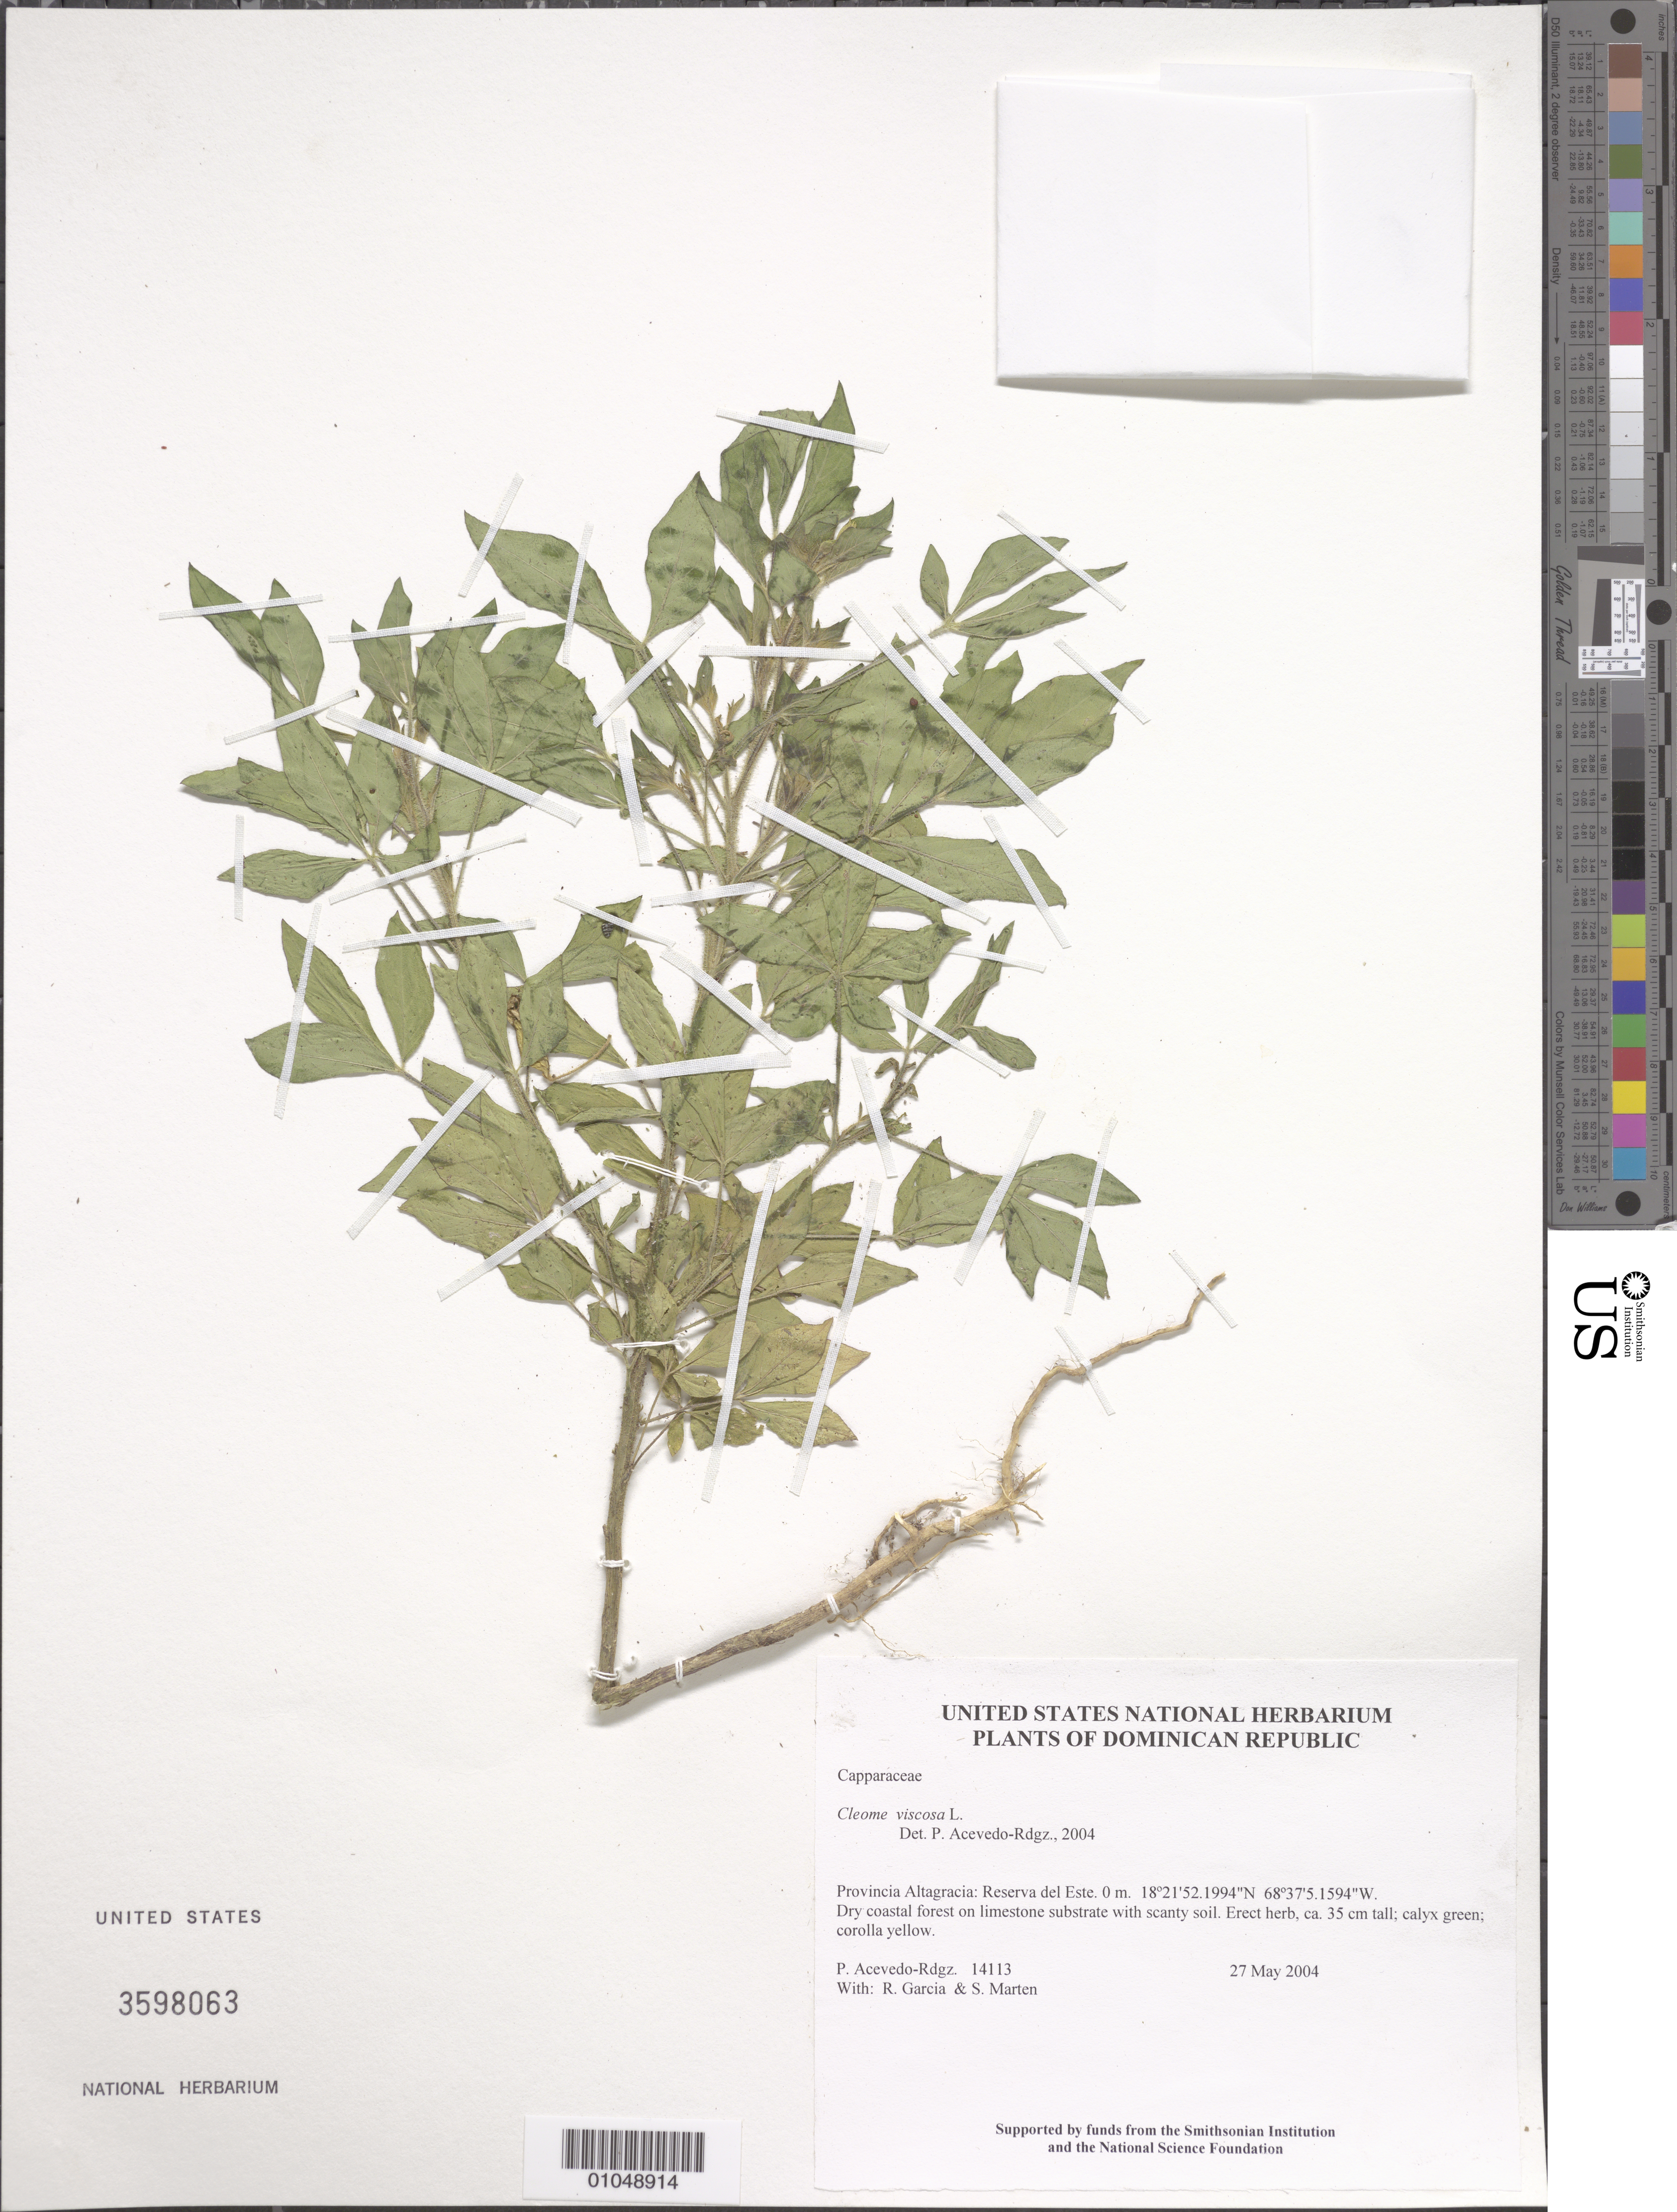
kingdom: Plantae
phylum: Tracheophyta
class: Magnoliopsida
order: Brassicales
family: Cleomaceae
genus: Arivela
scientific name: Arivela viscosa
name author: (L.) Raf.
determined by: Strong, M. T., (US), Smithsonian Institution - National Museum of Natural History (UNITED STATES)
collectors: P. Acevedo-Rodr., R. G. García & S. Marten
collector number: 14113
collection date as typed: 27 May 2004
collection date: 2004-05-27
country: Dominican Republic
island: Hispaniola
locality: Provincia Altagracia: Reserva del Este.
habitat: Dry coastal forest on limestone substrate with scanty soil.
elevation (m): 0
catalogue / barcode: US 3598063